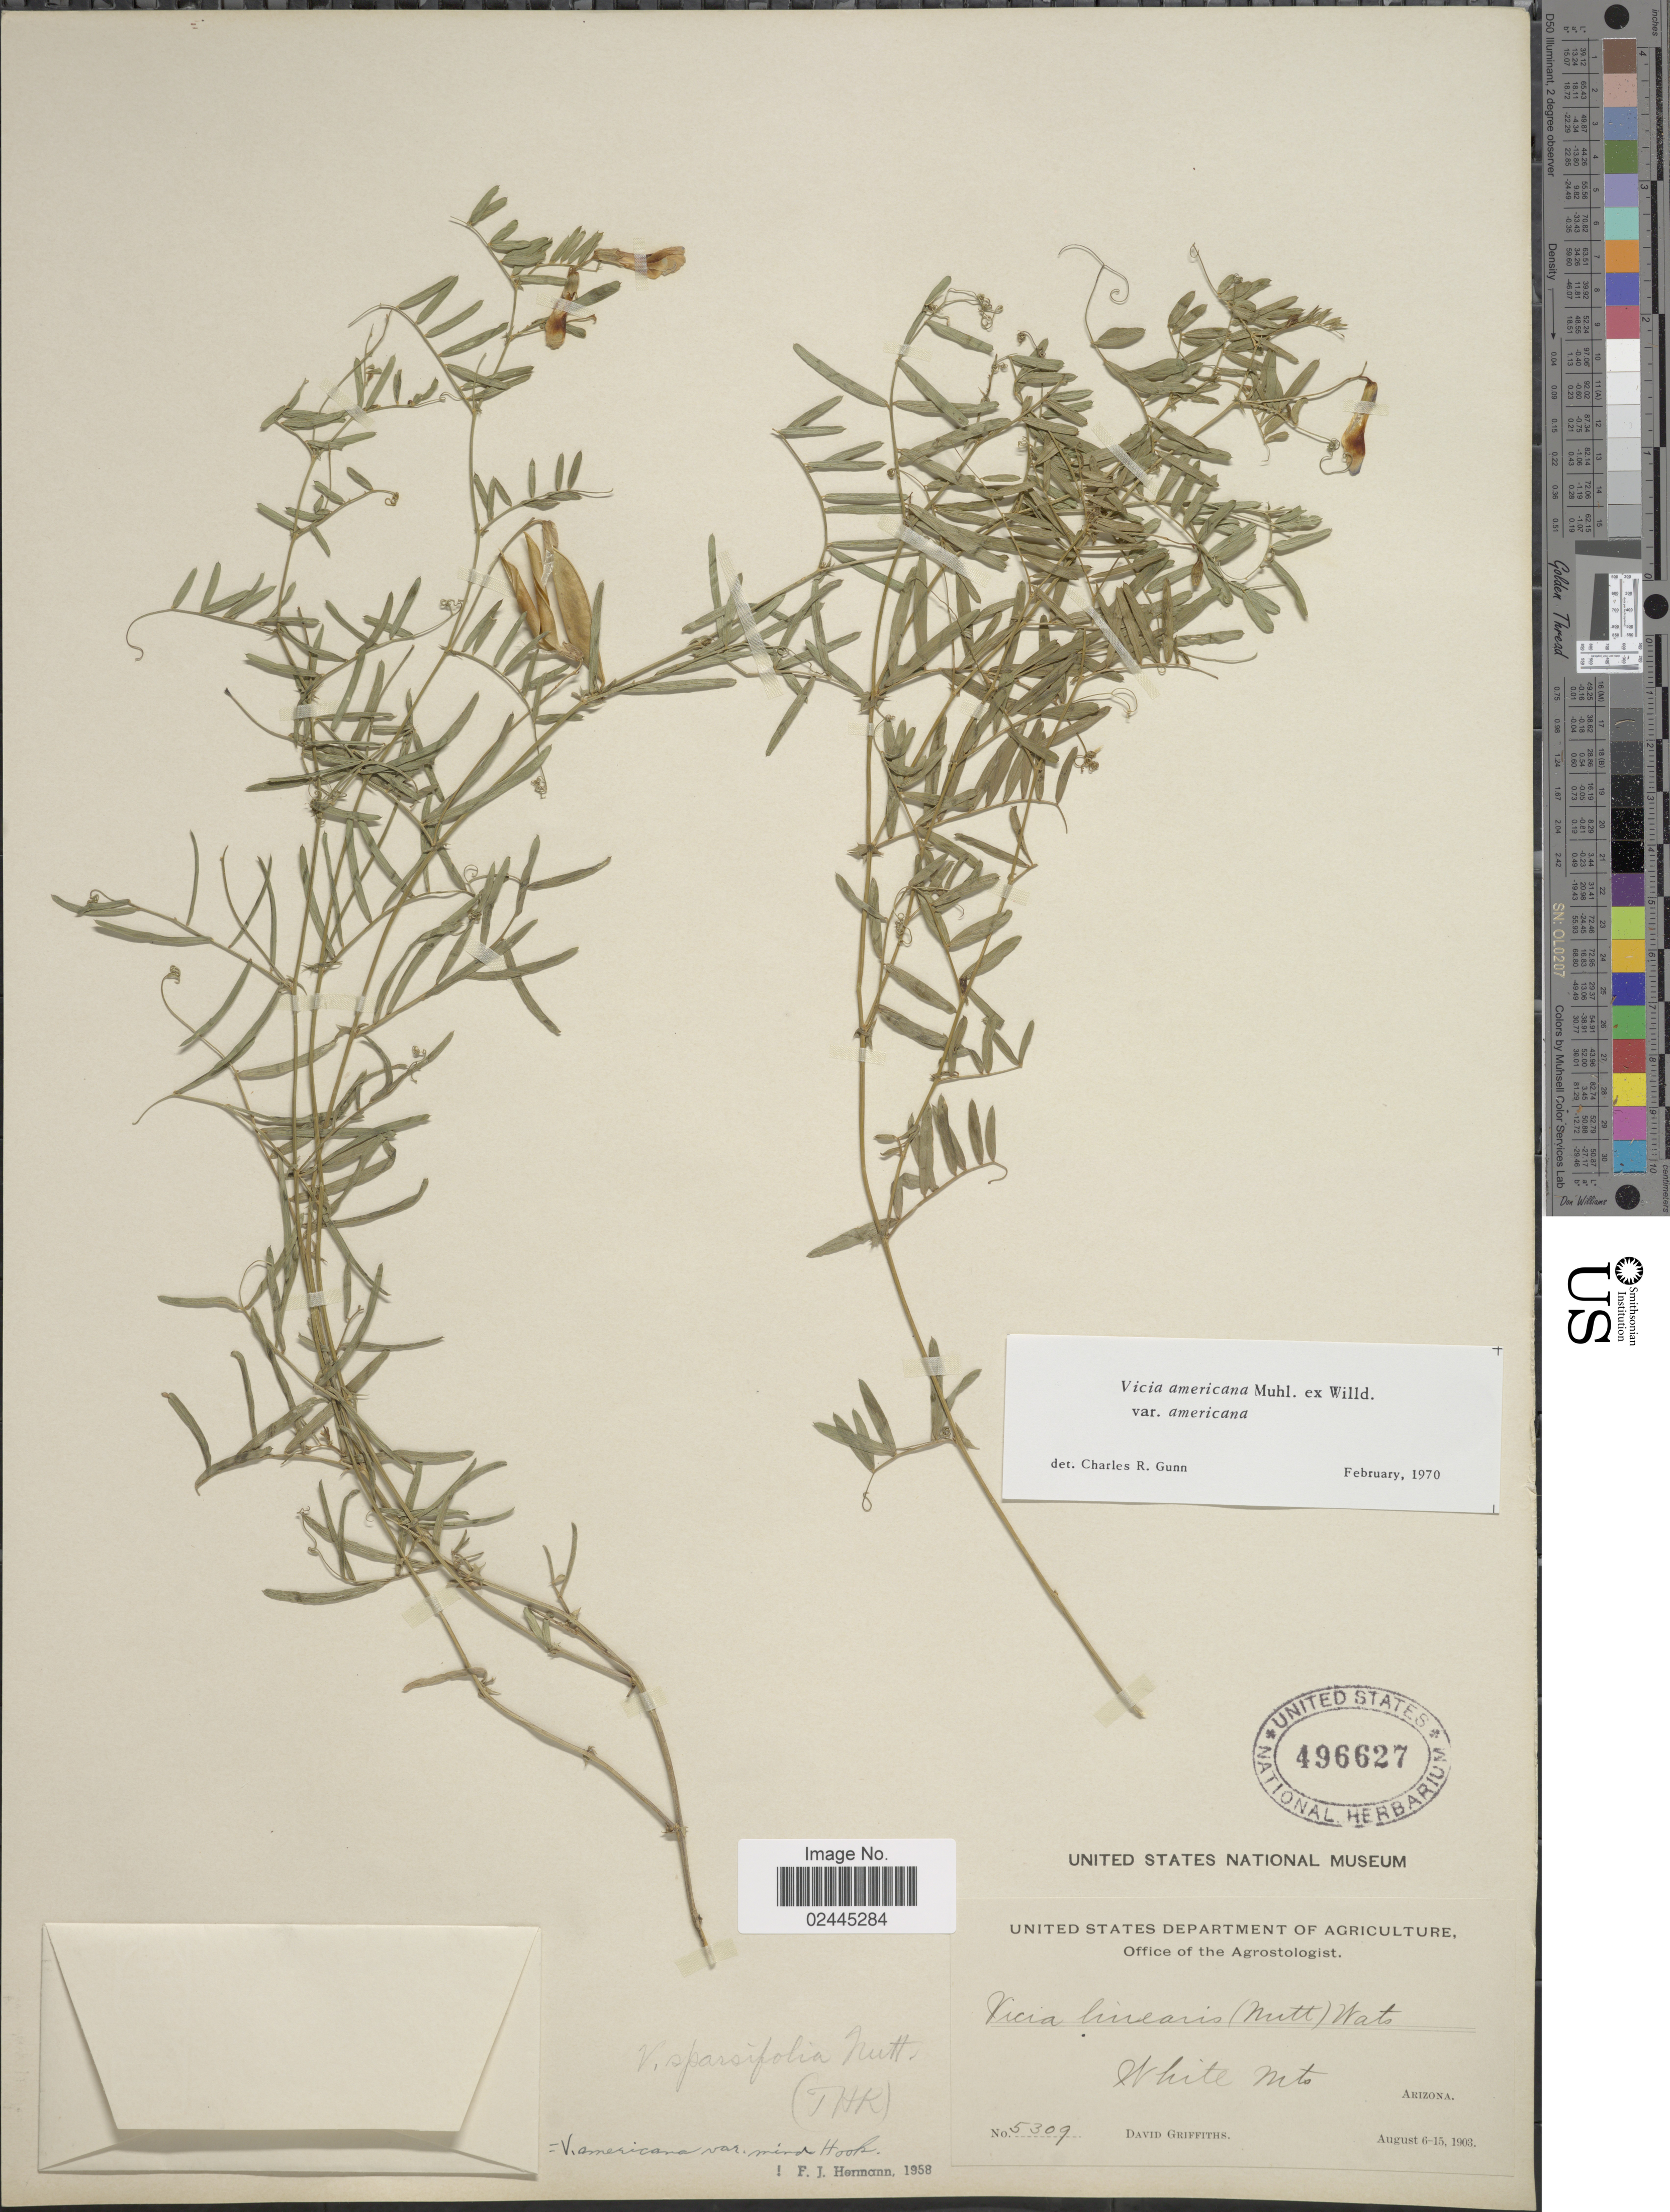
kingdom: Plantae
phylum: Tracheophyta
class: Magnoliopsida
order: Fabales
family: Fabaceae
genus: Vicia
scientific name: Vicia americana var. americana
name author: Muhl. ex Willd.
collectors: D. Griffiths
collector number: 5309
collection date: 1903-08-06/1903-08-15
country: United States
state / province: Arizona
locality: White Mts.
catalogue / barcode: US 496627